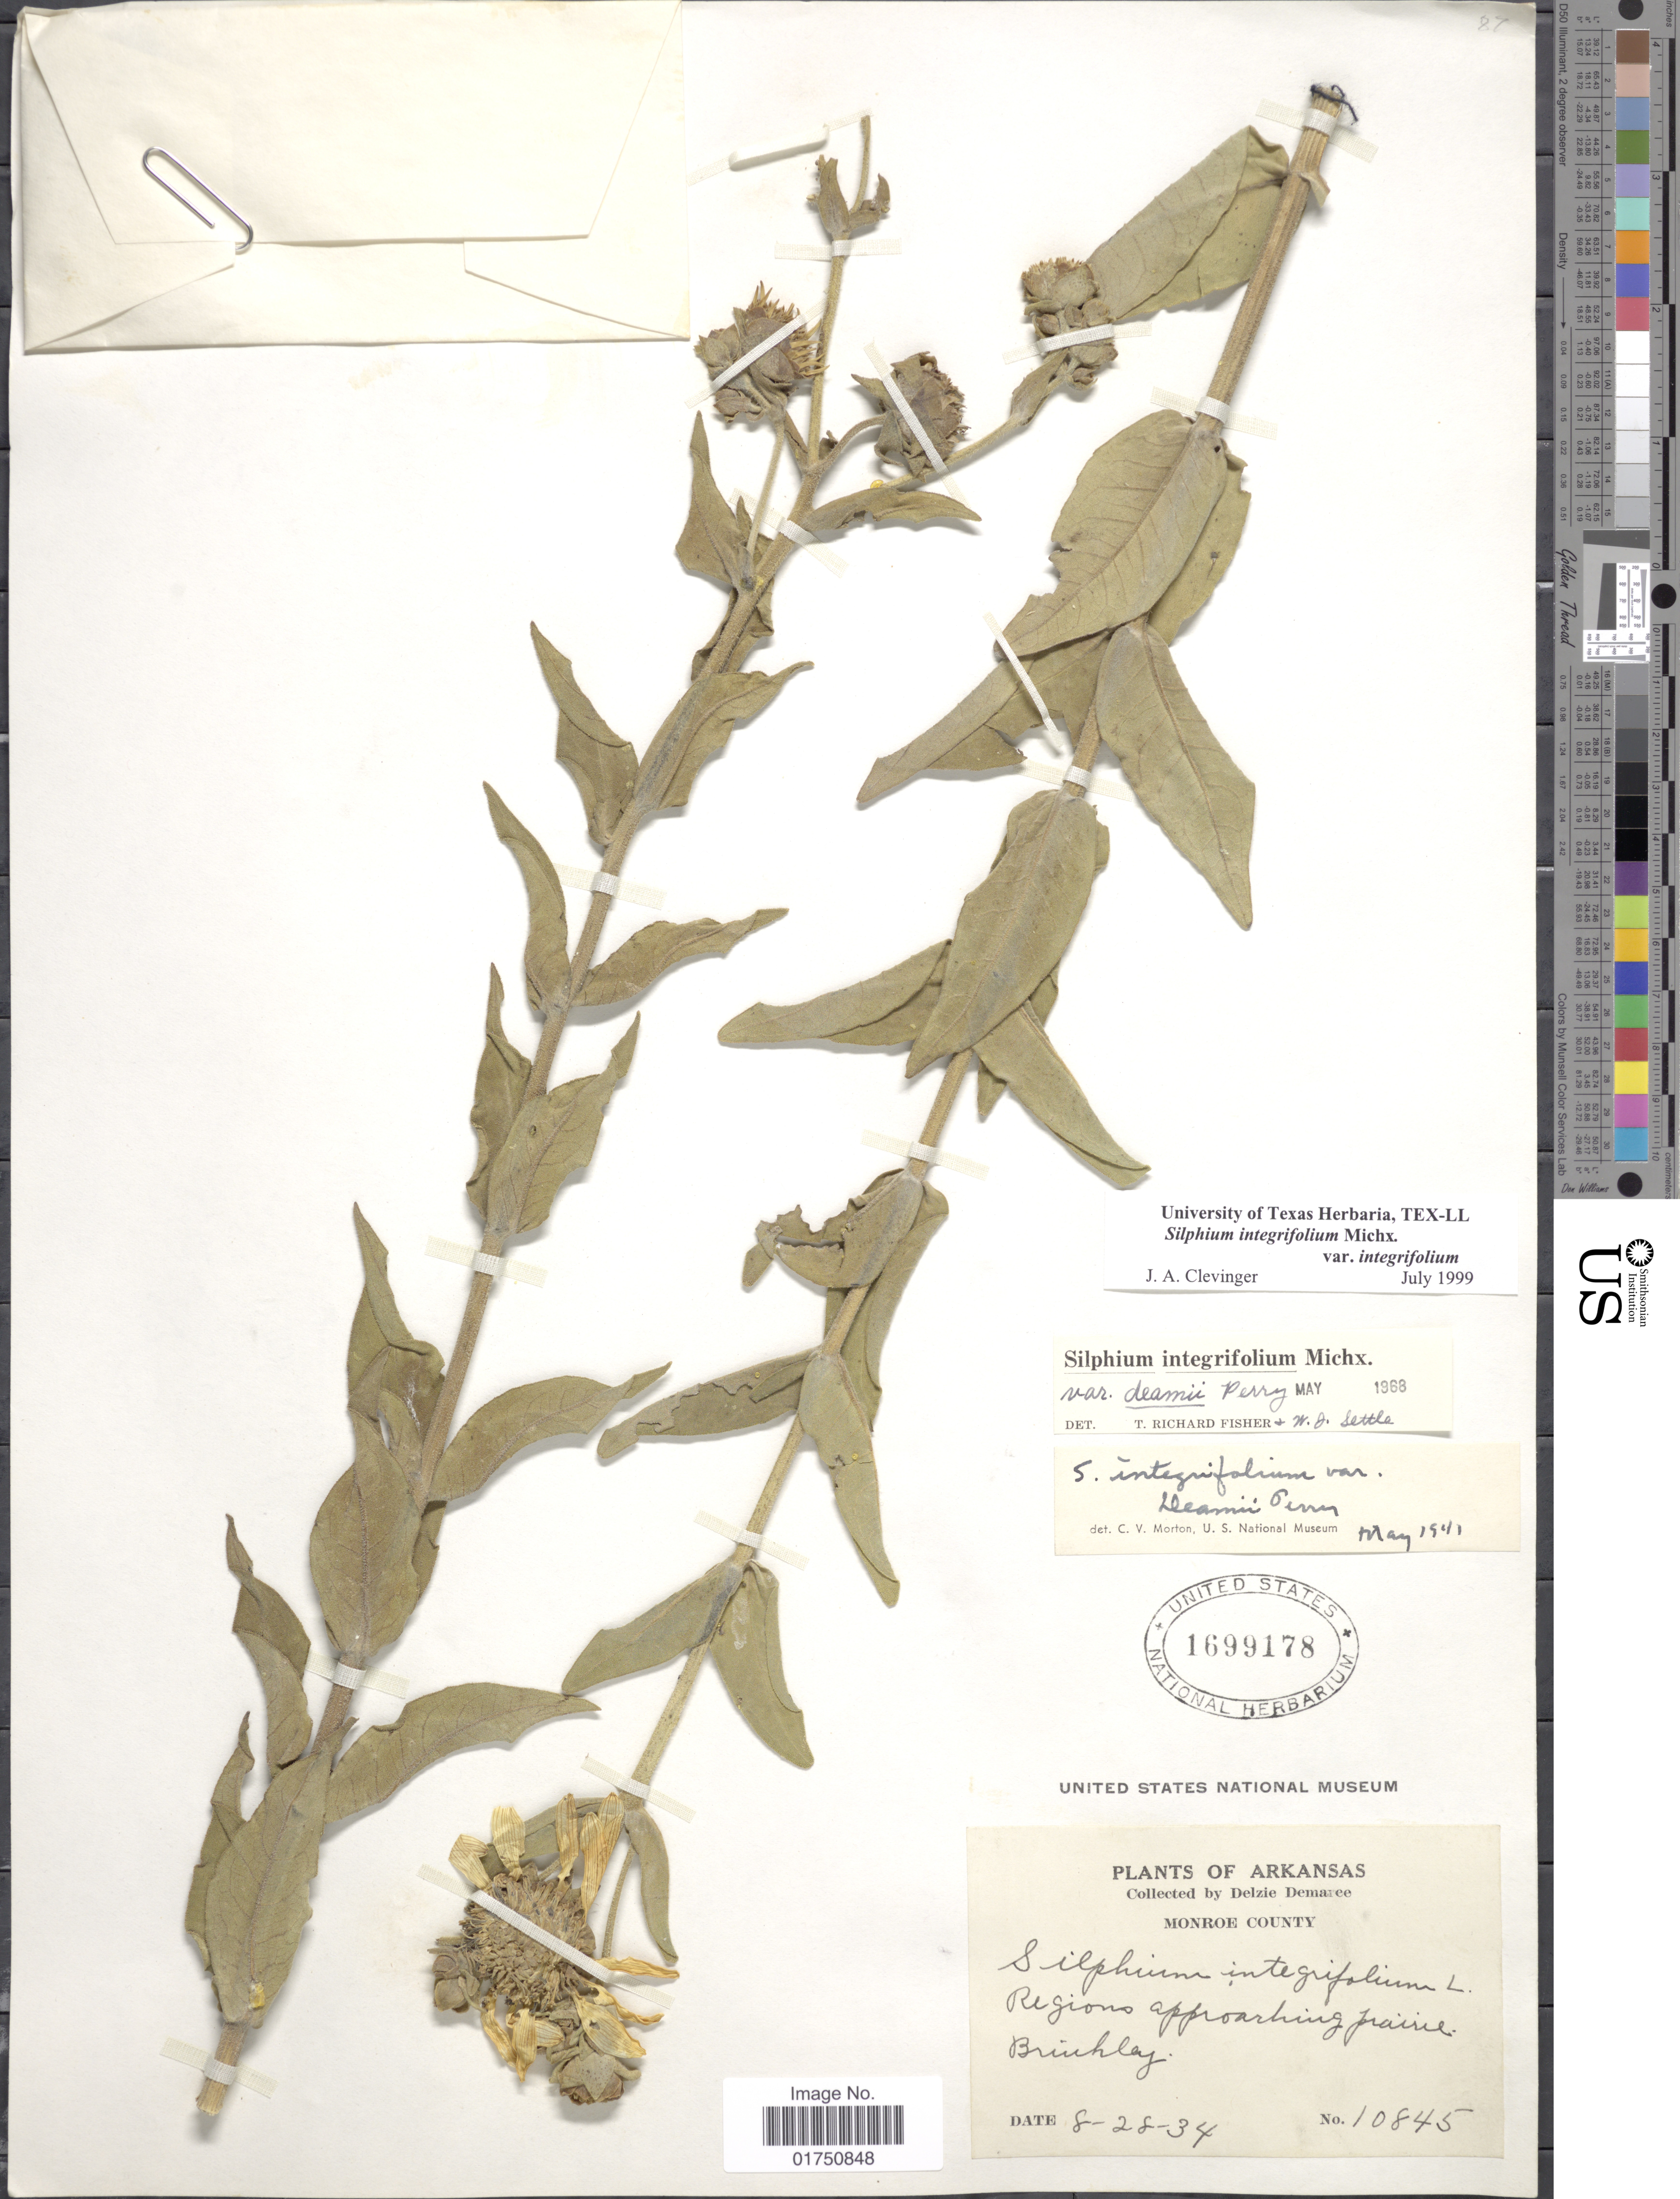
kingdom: Plantae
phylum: Tracheophyta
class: Magnoliopsida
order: Asterales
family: Asteraceae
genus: Silphium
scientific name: Silphium integrifolium var. integrifolium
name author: Michx.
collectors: D. Demaree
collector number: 10845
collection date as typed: Transcribed d/m/y: 28/8/34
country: United States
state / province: Arkansas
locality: Monroe County. Regions approaching prairie, Brinkley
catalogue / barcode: US 1699178